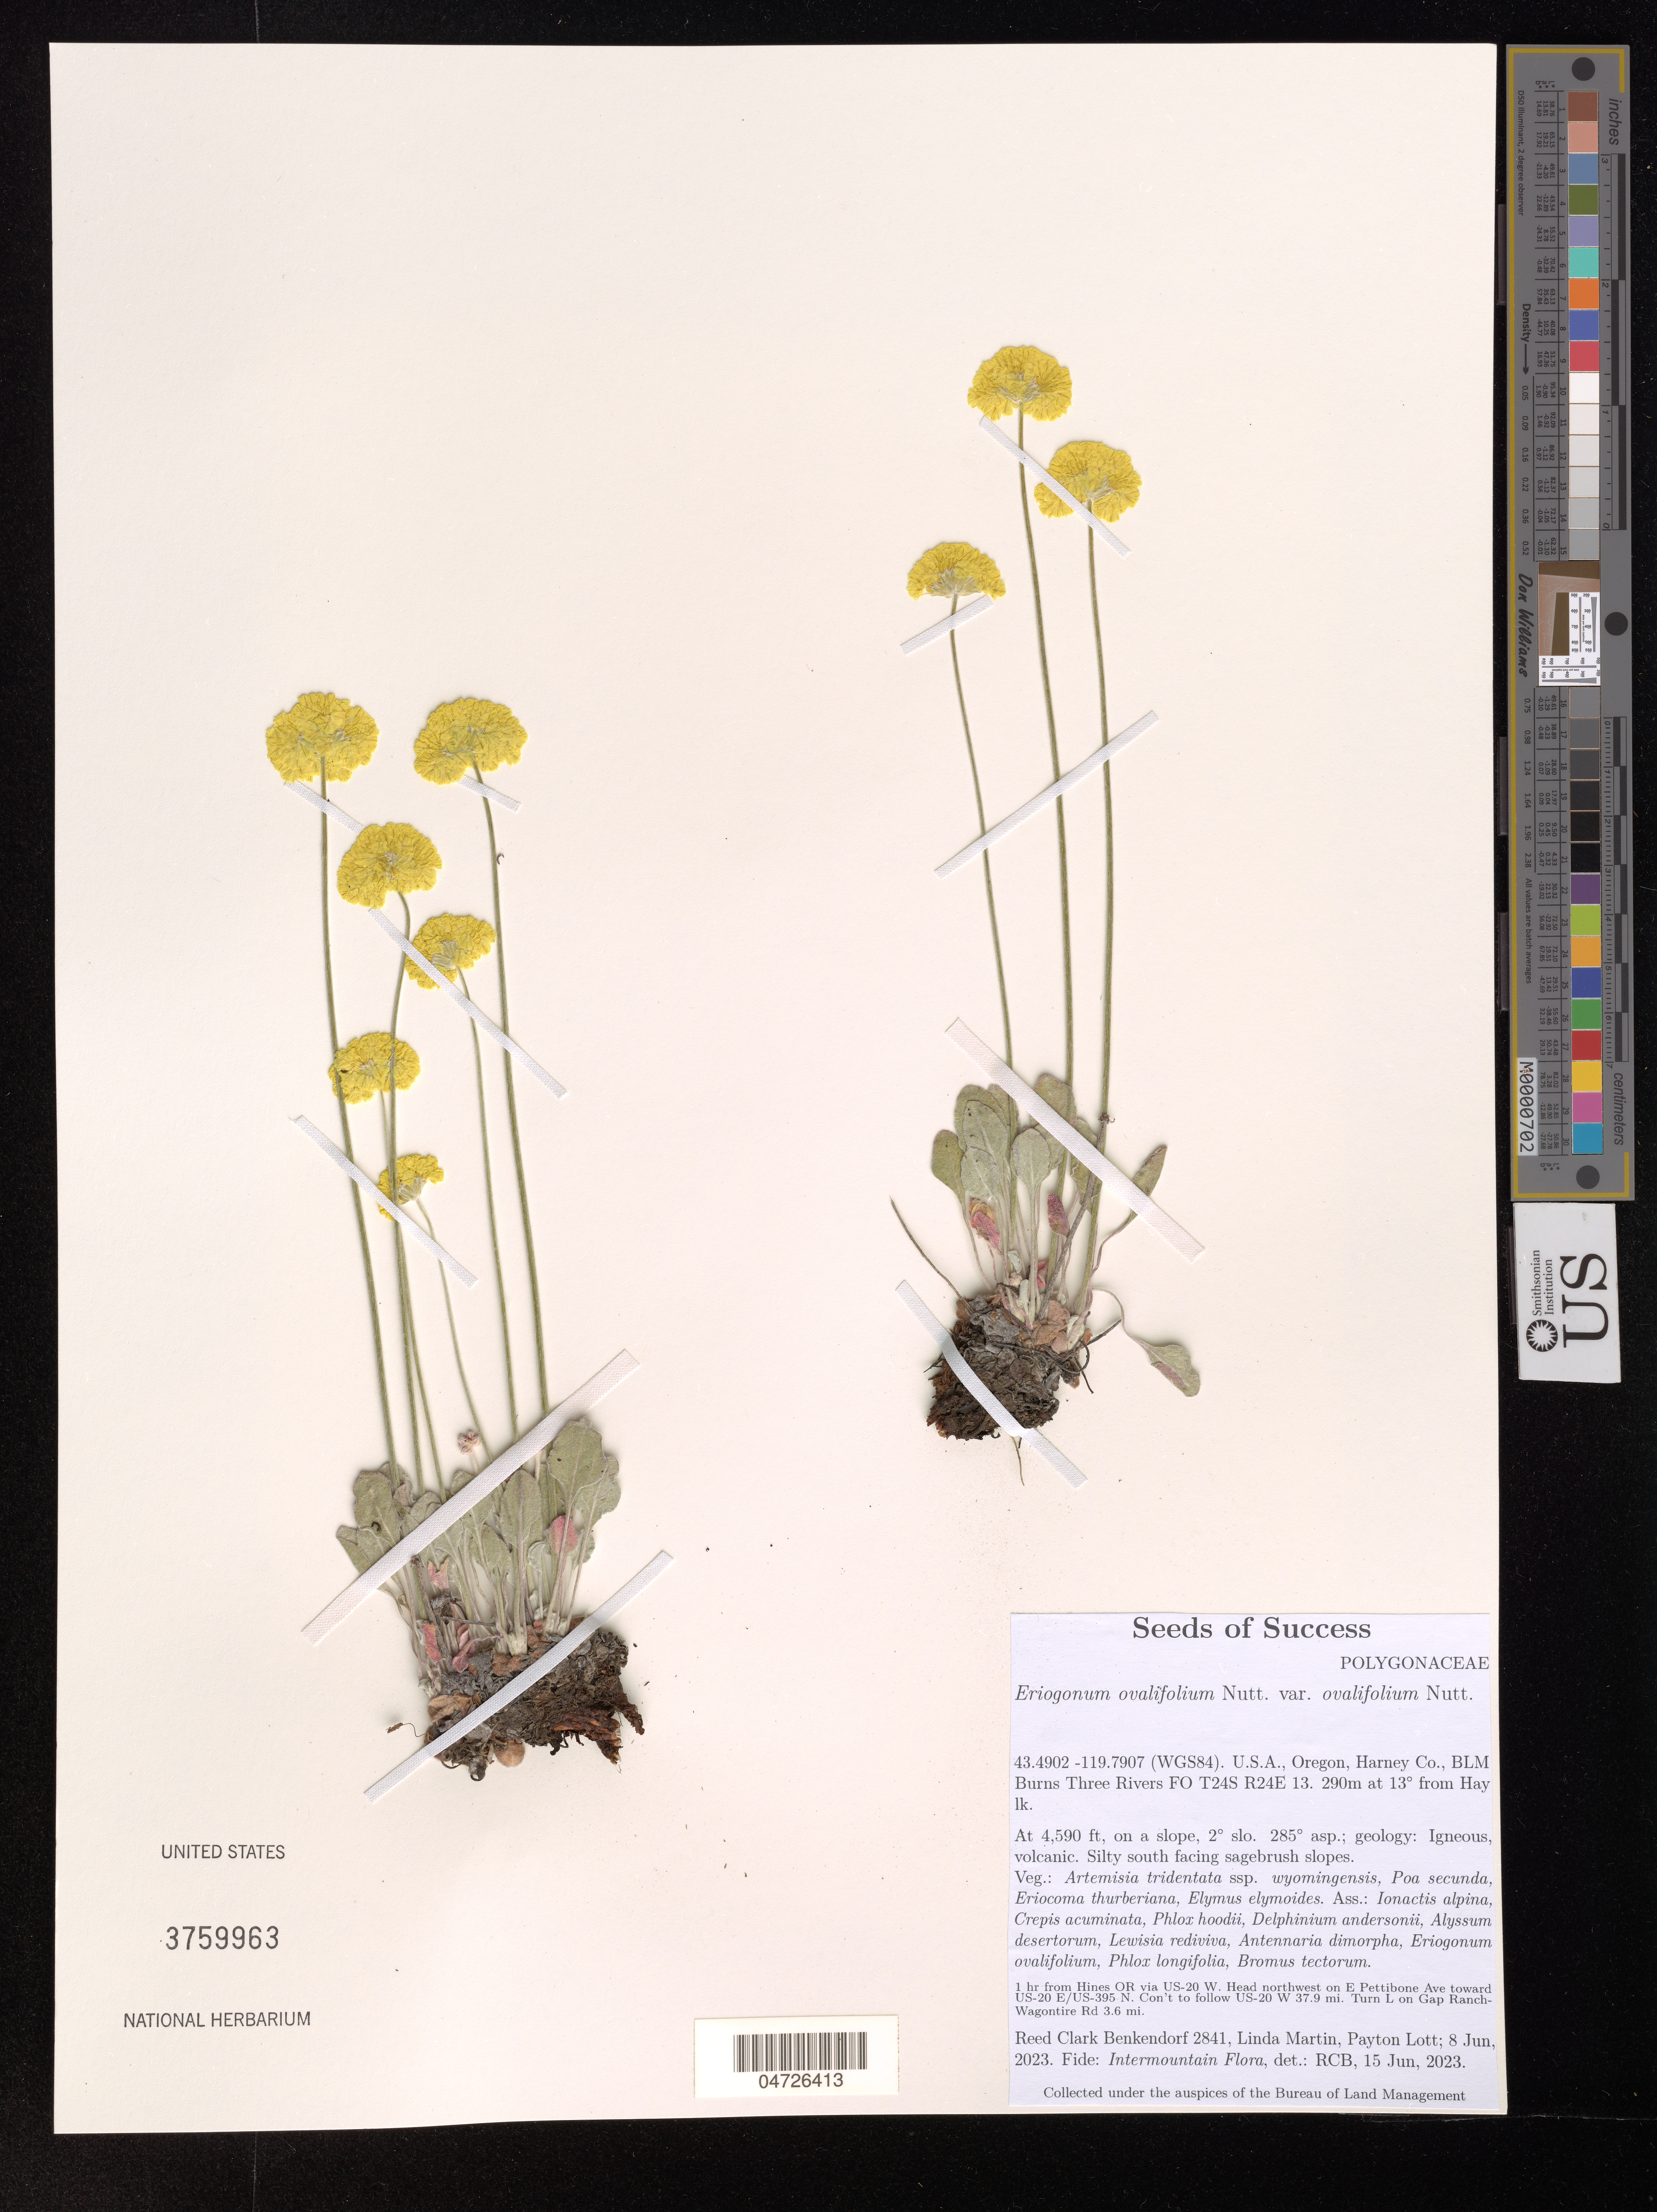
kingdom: Plantae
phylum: Tracheophyta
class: Magnoliopsida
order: Caryophyllales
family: Polygonaceae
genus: Eriogonum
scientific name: Eriogonum ovalifolium var. ovalifolium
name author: Nutt.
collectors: R. Benkendorf, L. Martin & P. Lott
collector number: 2841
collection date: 2023-06-08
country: United States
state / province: Oregon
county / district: Harney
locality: (WGS84). Harney Co., BLM Burns Three Rivers FO T24S R24E 13. 290m at 13º from Hay lk. 1 hr from Hines OR via US-20 W. Head northwest on E Pettibone Ave toward US-20 E/US-395 N. Con't to follow US-20 W 37.9 mi. Turn L on Gap Ranch-Wagontire Rd 3.6 mi.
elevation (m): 1399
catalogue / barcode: US 3759963